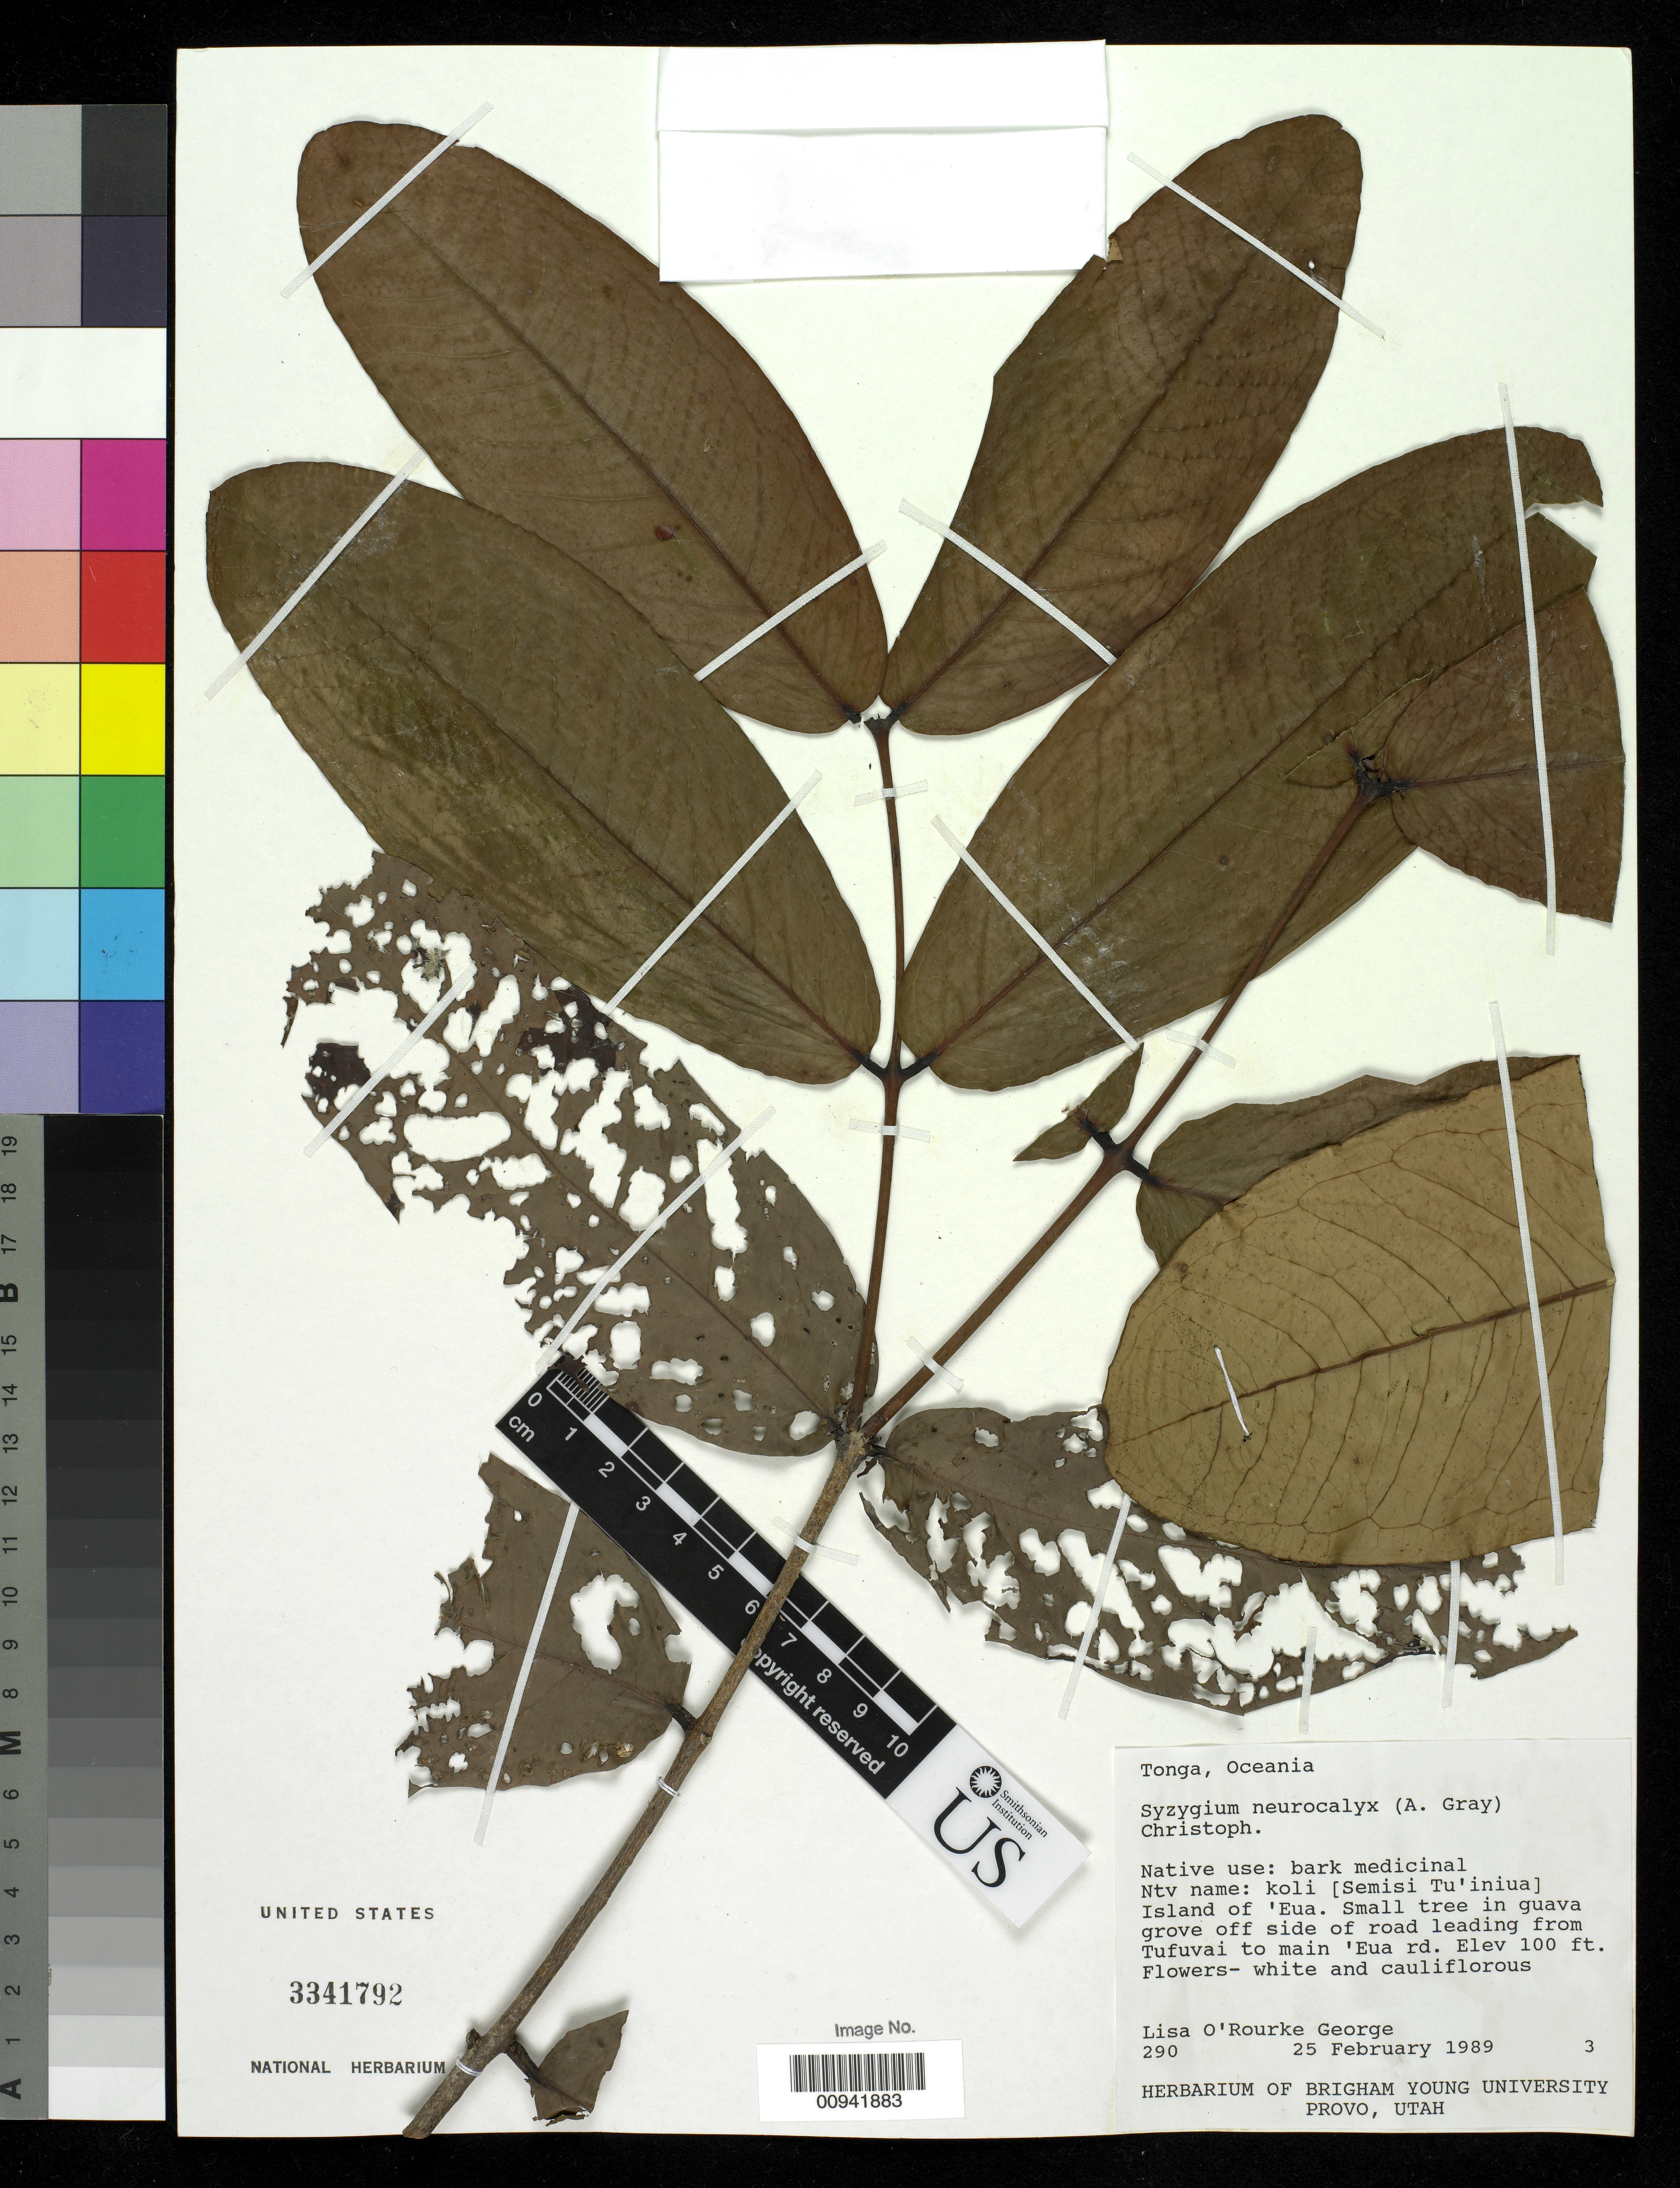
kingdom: Plantae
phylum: Tracheophyta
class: Magnoliopsida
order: Myrtales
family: Myrtaceae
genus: Syzygium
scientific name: Syzygium neurocalyx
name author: (A. Gray) Christoph.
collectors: L. George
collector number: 290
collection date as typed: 25 Feb 1989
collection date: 1989-02-25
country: Tonga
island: Eua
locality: Oceania;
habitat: in guava grove off side of road leading from Tufuvai to main 'Eua rd.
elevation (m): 30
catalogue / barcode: US 3341792